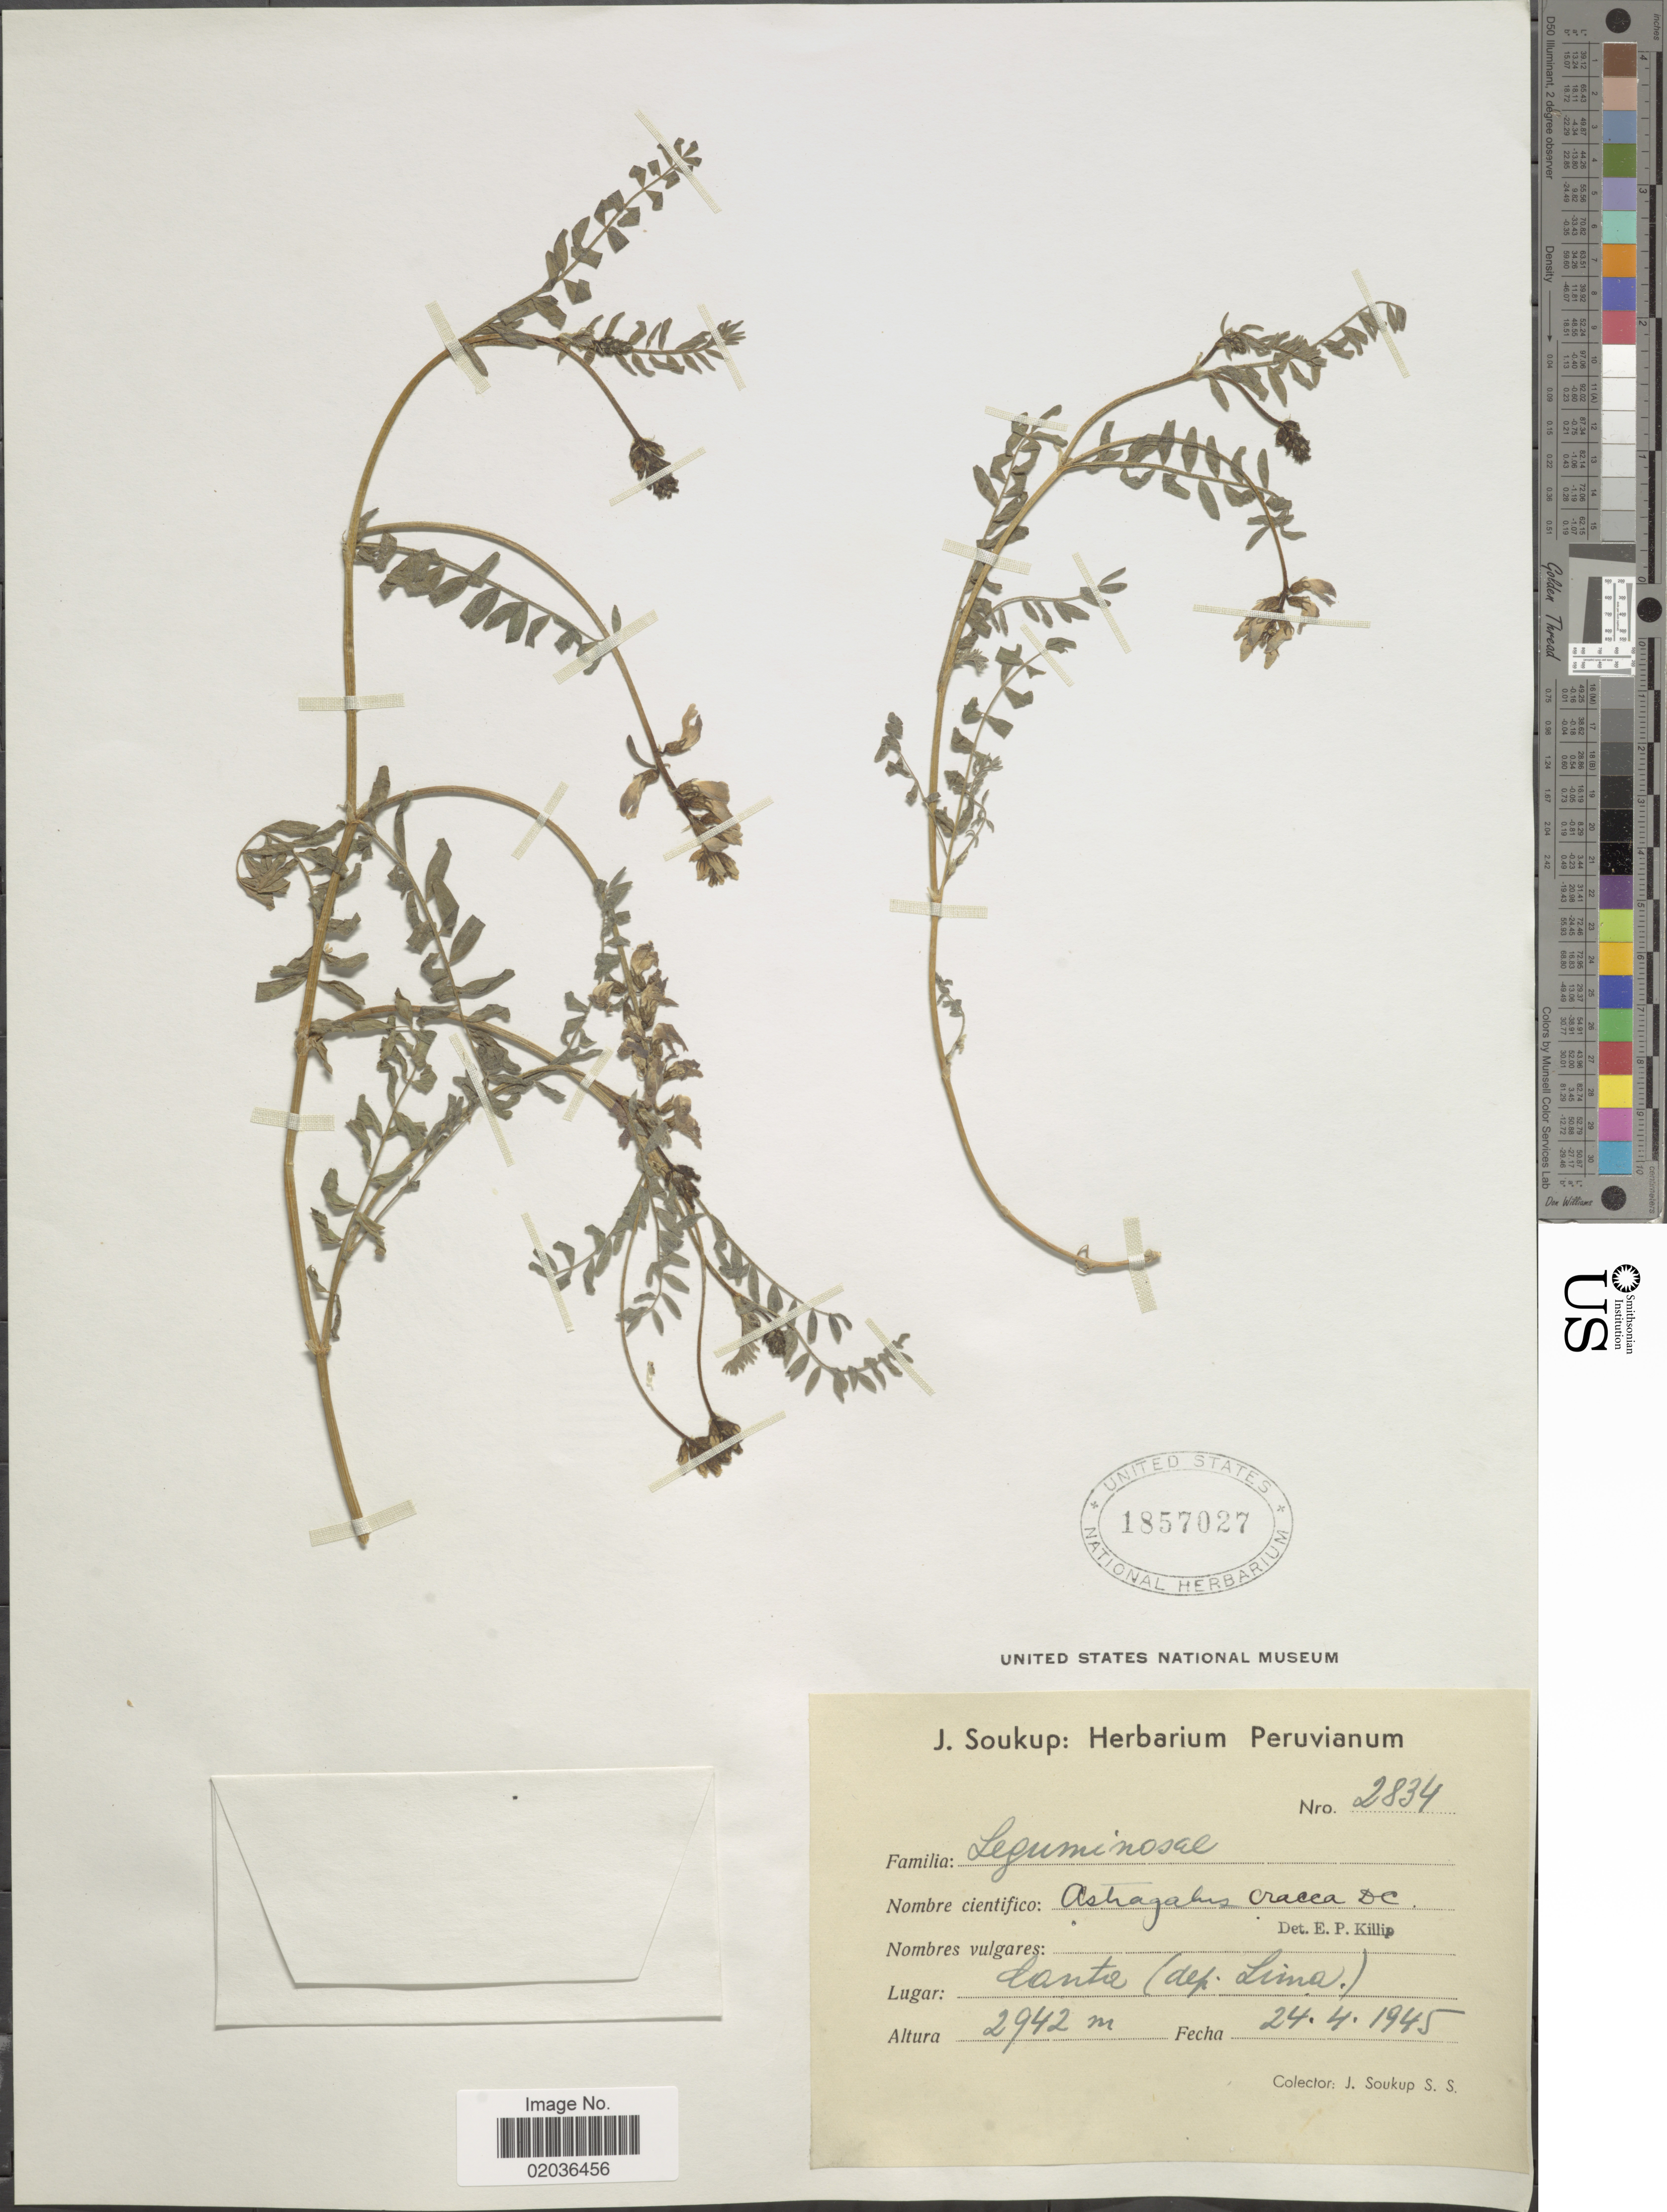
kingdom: Plantae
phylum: Tracheophyta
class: Magnoliopsida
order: Fabales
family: Fabaceae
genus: Astragalus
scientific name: Astragalus cracca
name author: DC.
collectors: J. Soukop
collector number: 2834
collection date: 1945-04-24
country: Peru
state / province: Lima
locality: Canta (Dep. Lima)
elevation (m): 2942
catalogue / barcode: US 1857027